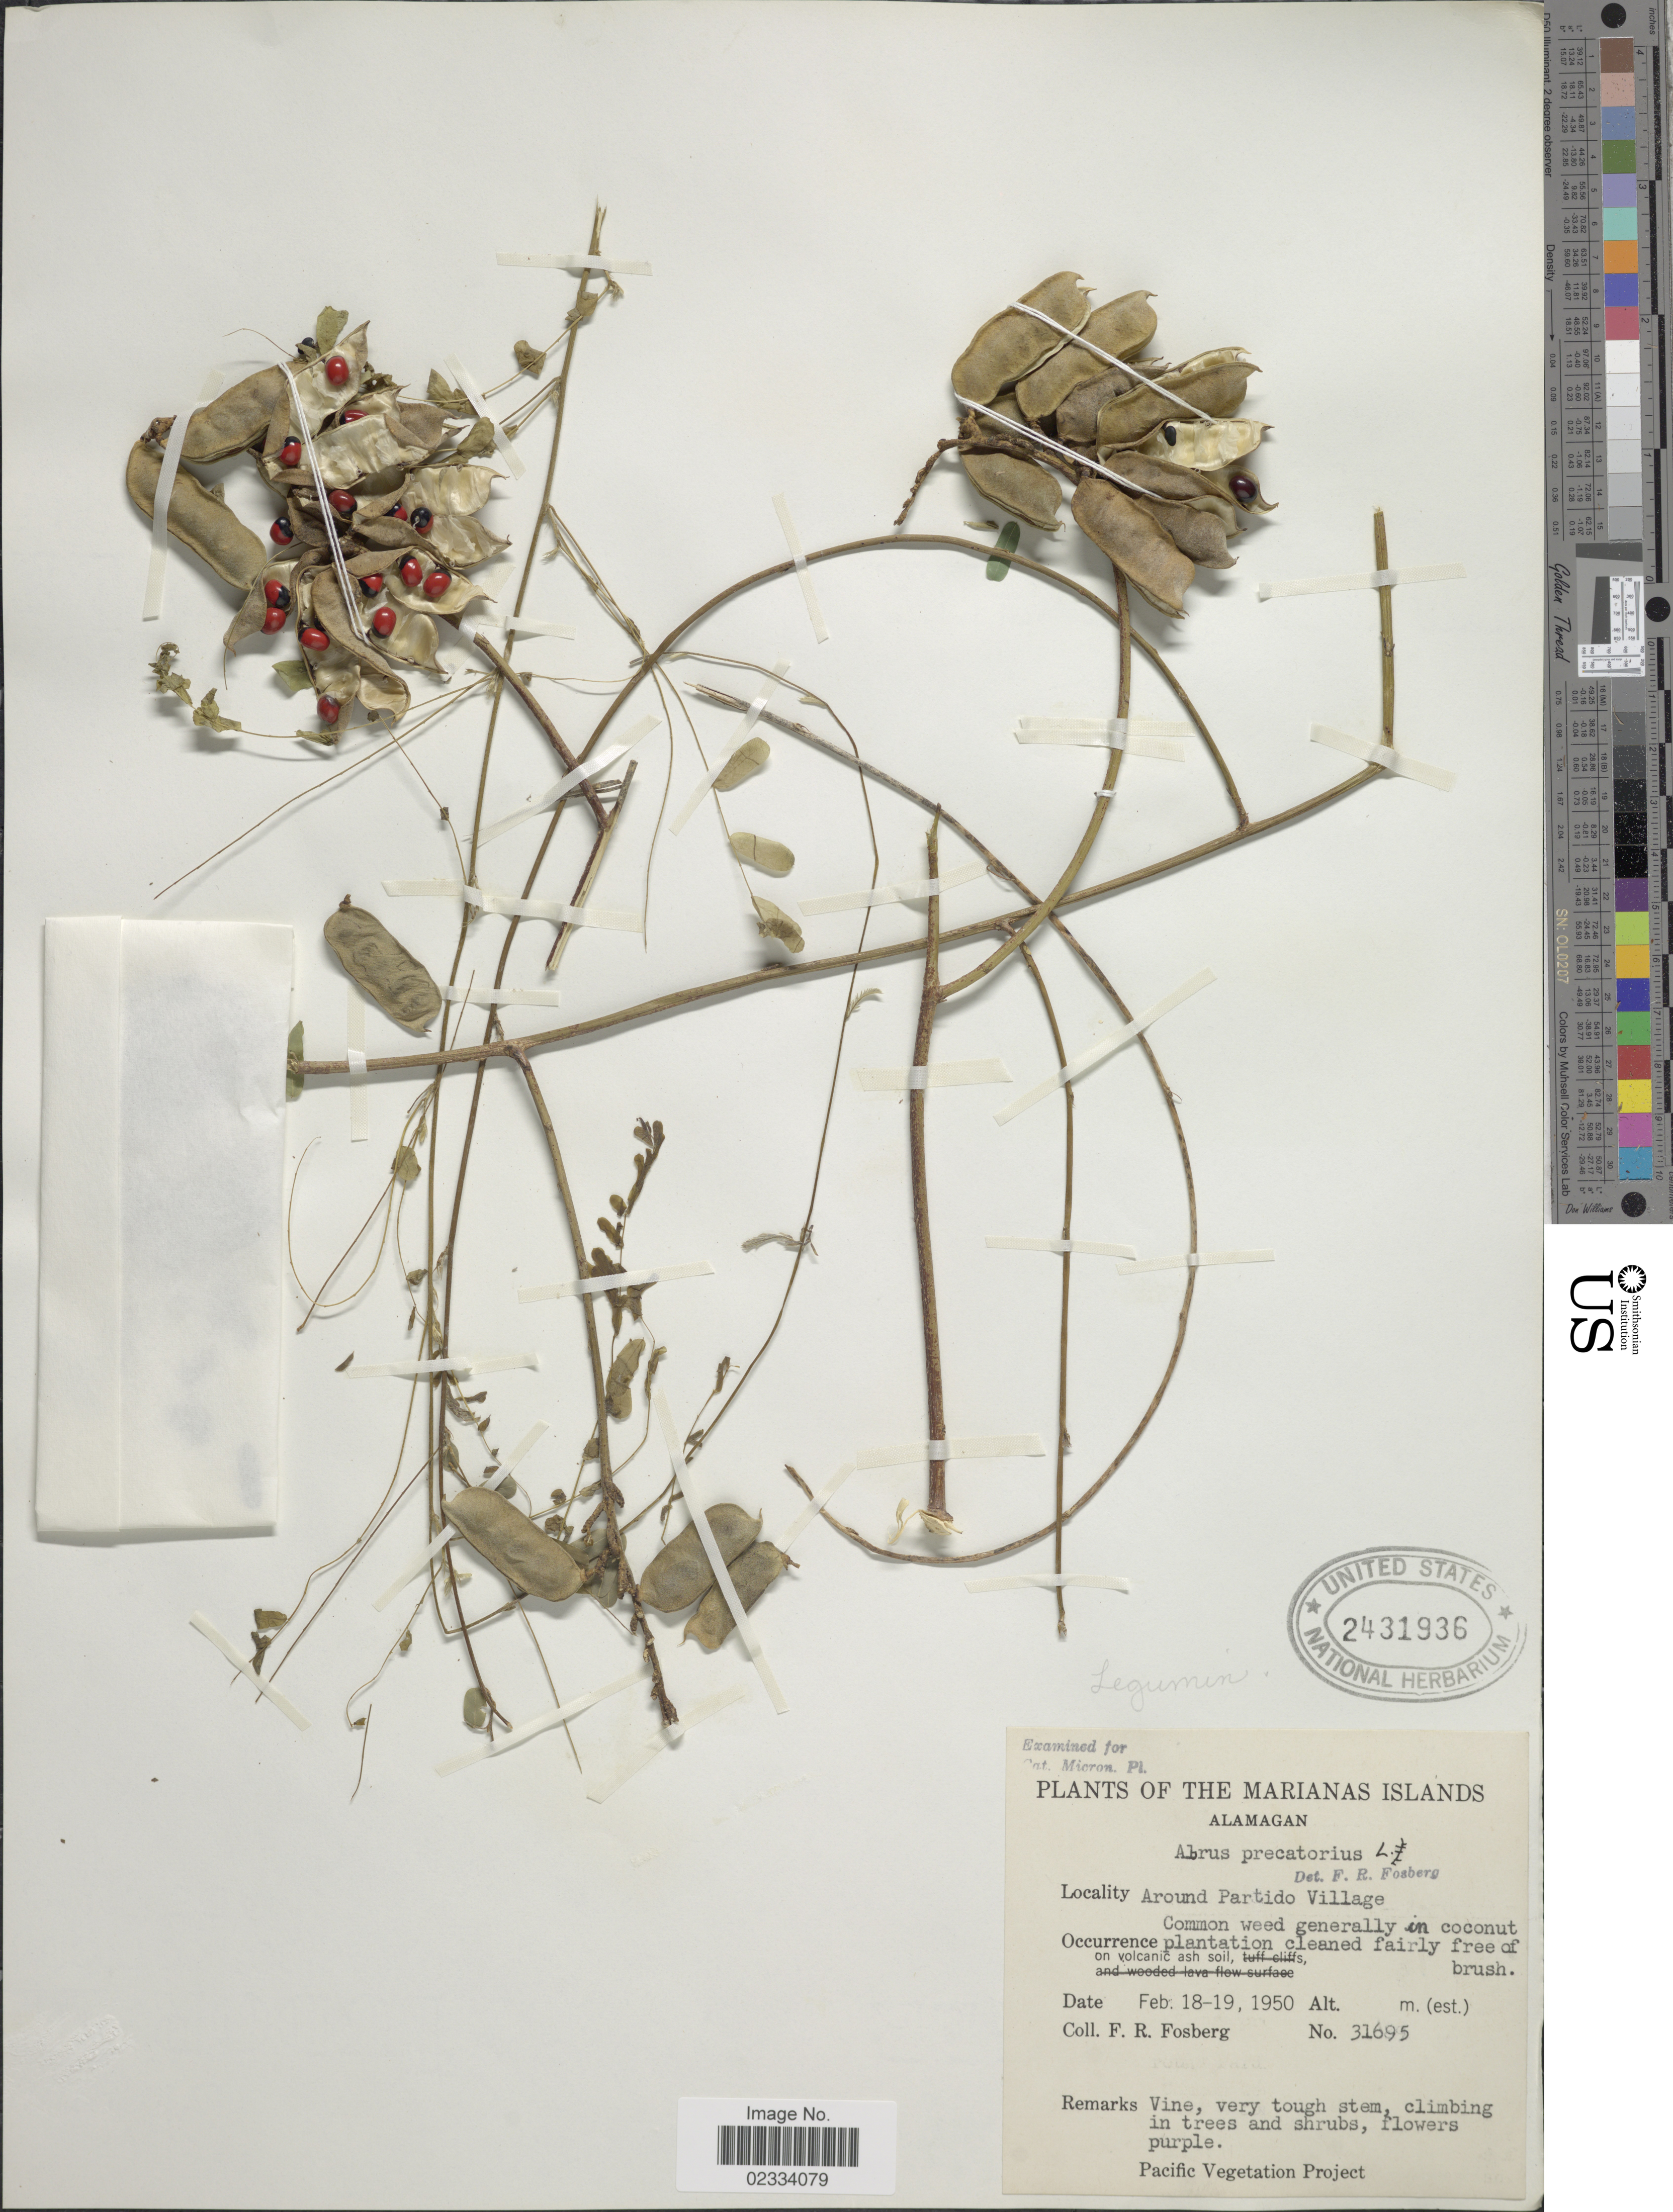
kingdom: Plantae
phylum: Tracheophyta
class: Magnoliopsida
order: Fabales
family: Fabaceae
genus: Abrus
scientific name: Abrus precatorius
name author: L.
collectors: F. R. Fosberg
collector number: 31695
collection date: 1950-02-18/1950-02-19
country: Northern Mariana Islands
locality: Marianas Islands. Alamagan. Around Partido Village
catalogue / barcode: US 2431936